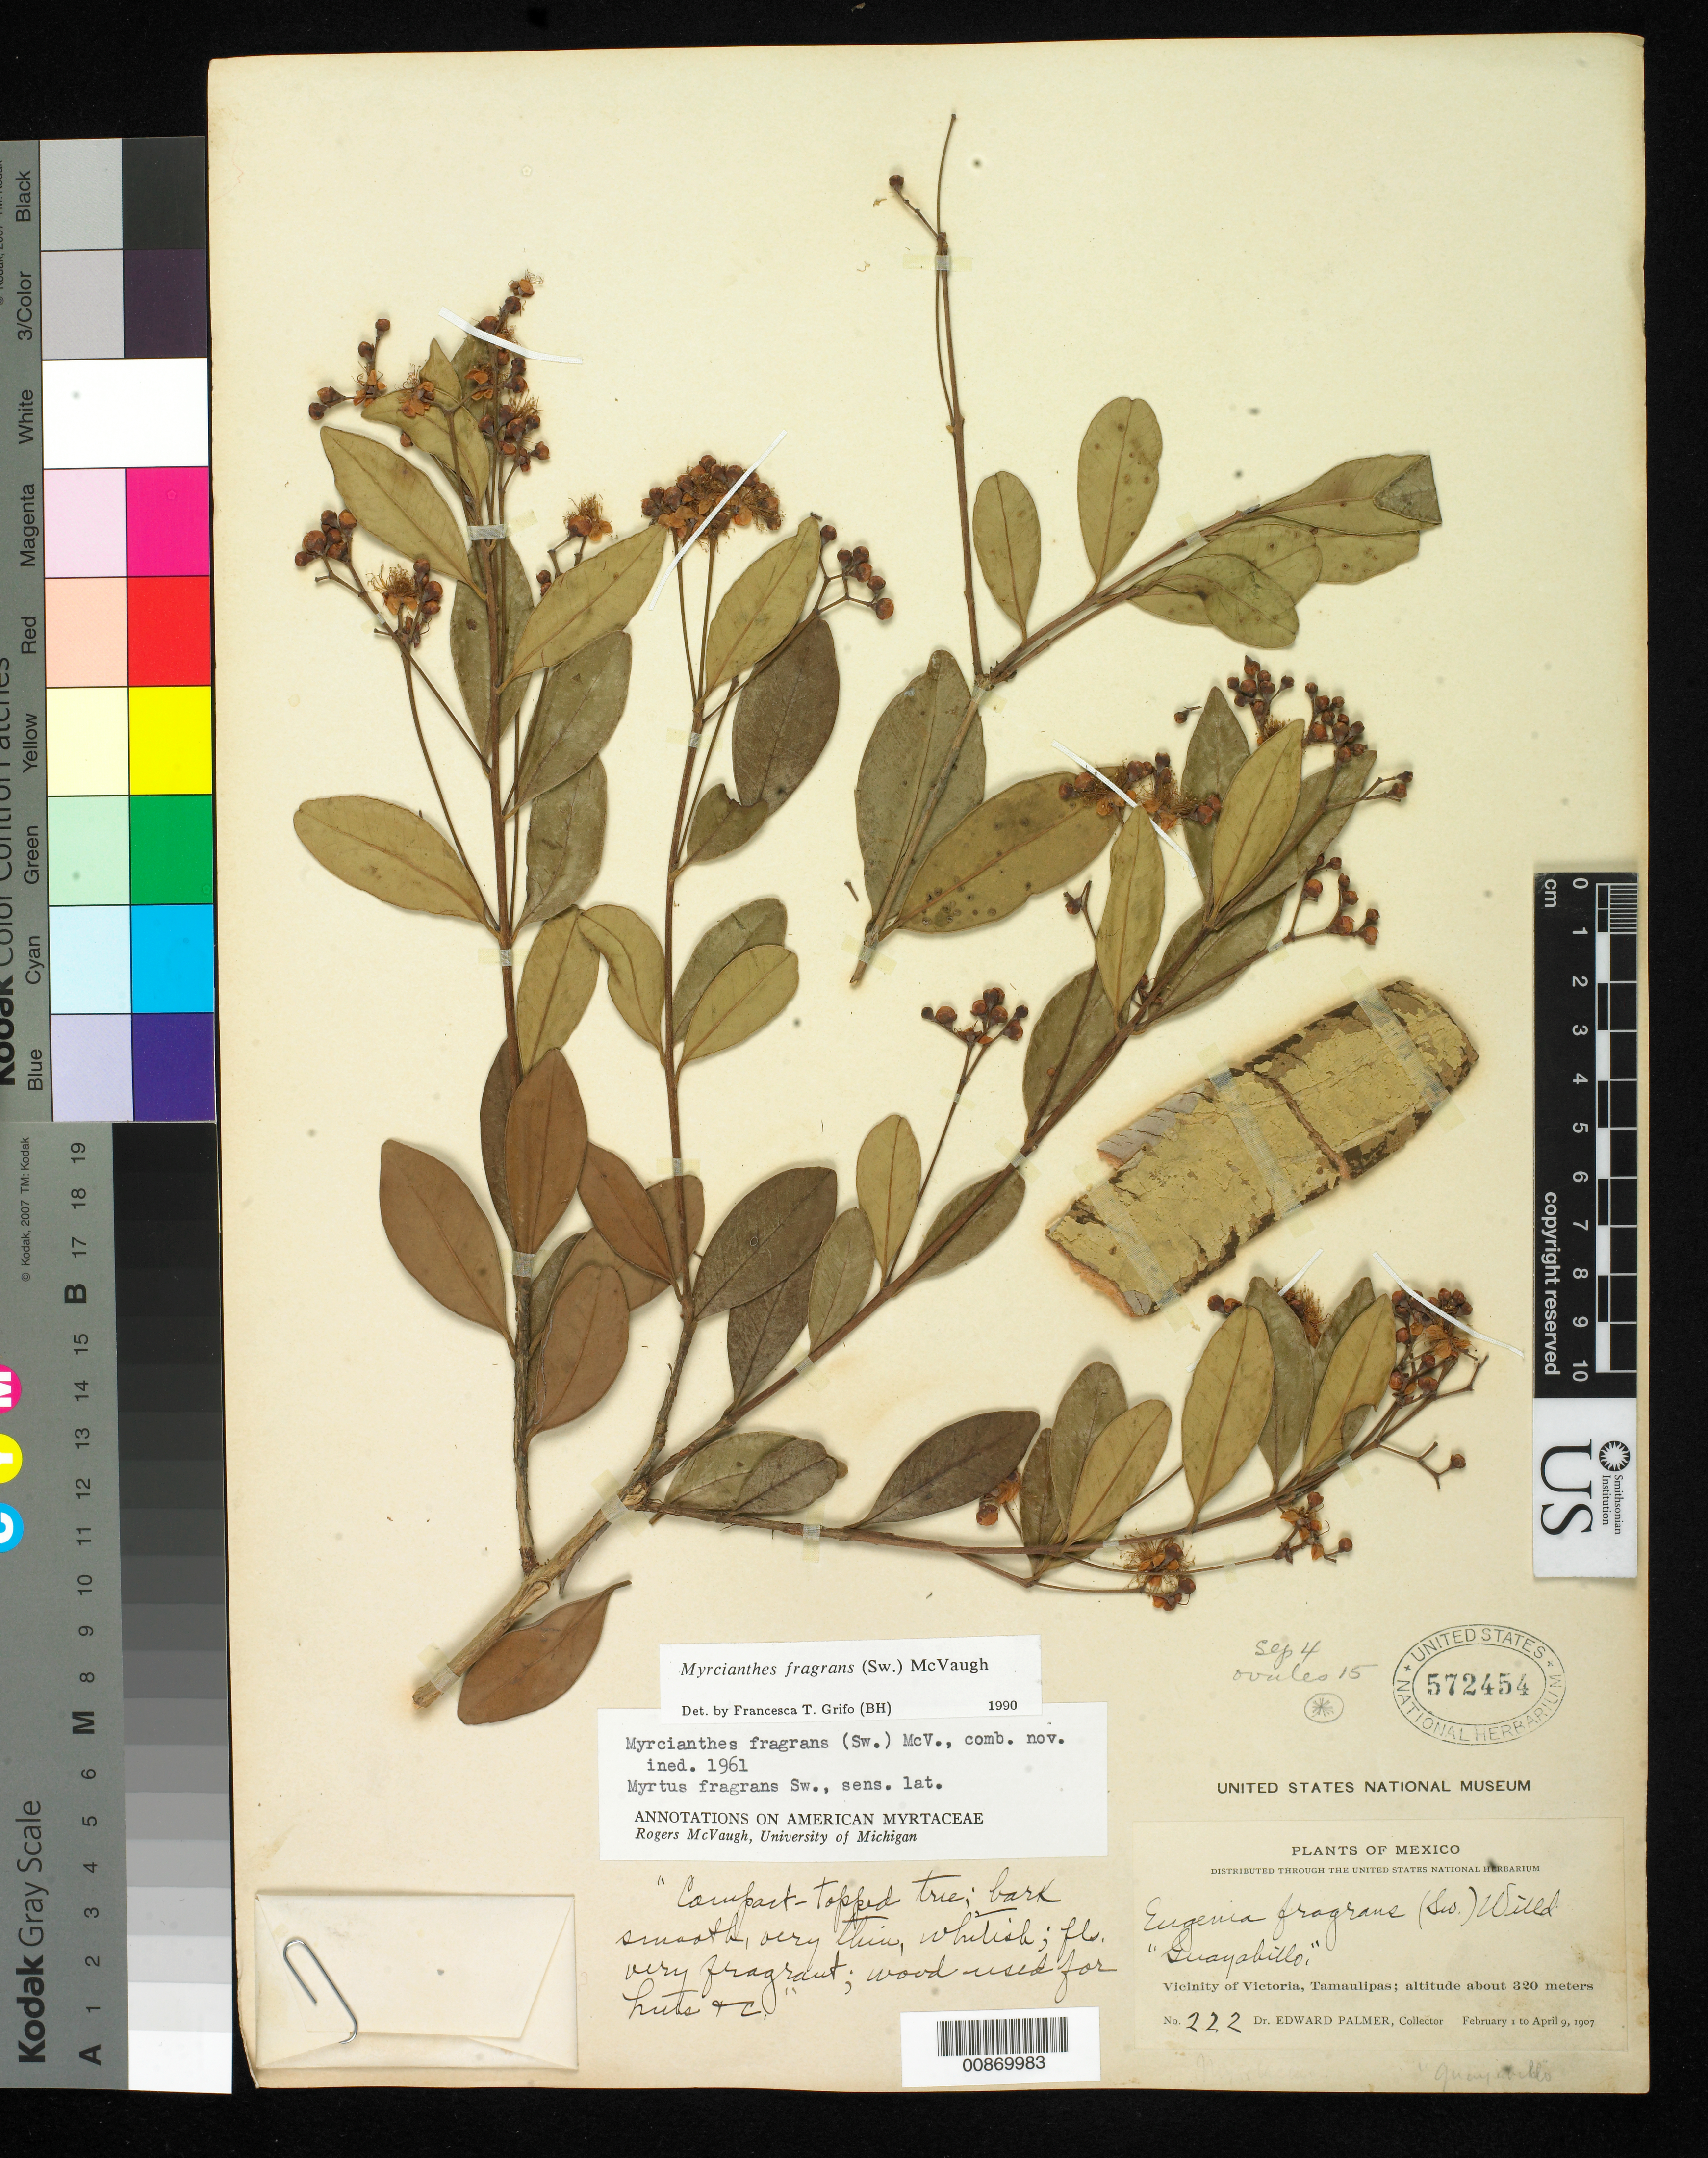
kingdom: Plantae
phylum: Tracheophyta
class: Magnoliopsida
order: Myrtales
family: Myrtaceae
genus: Myrcianthes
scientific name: Myrcianthes fragrans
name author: (Sw.) McVaugh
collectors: E. Palmer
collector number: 222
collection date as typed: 01 Feb 1907 to 09 Apr 1907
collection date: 1907-02-01/1907-04-09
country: Mexico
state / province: Tamaulipas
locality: Vicinity of Victoria.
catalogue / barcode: US 572454